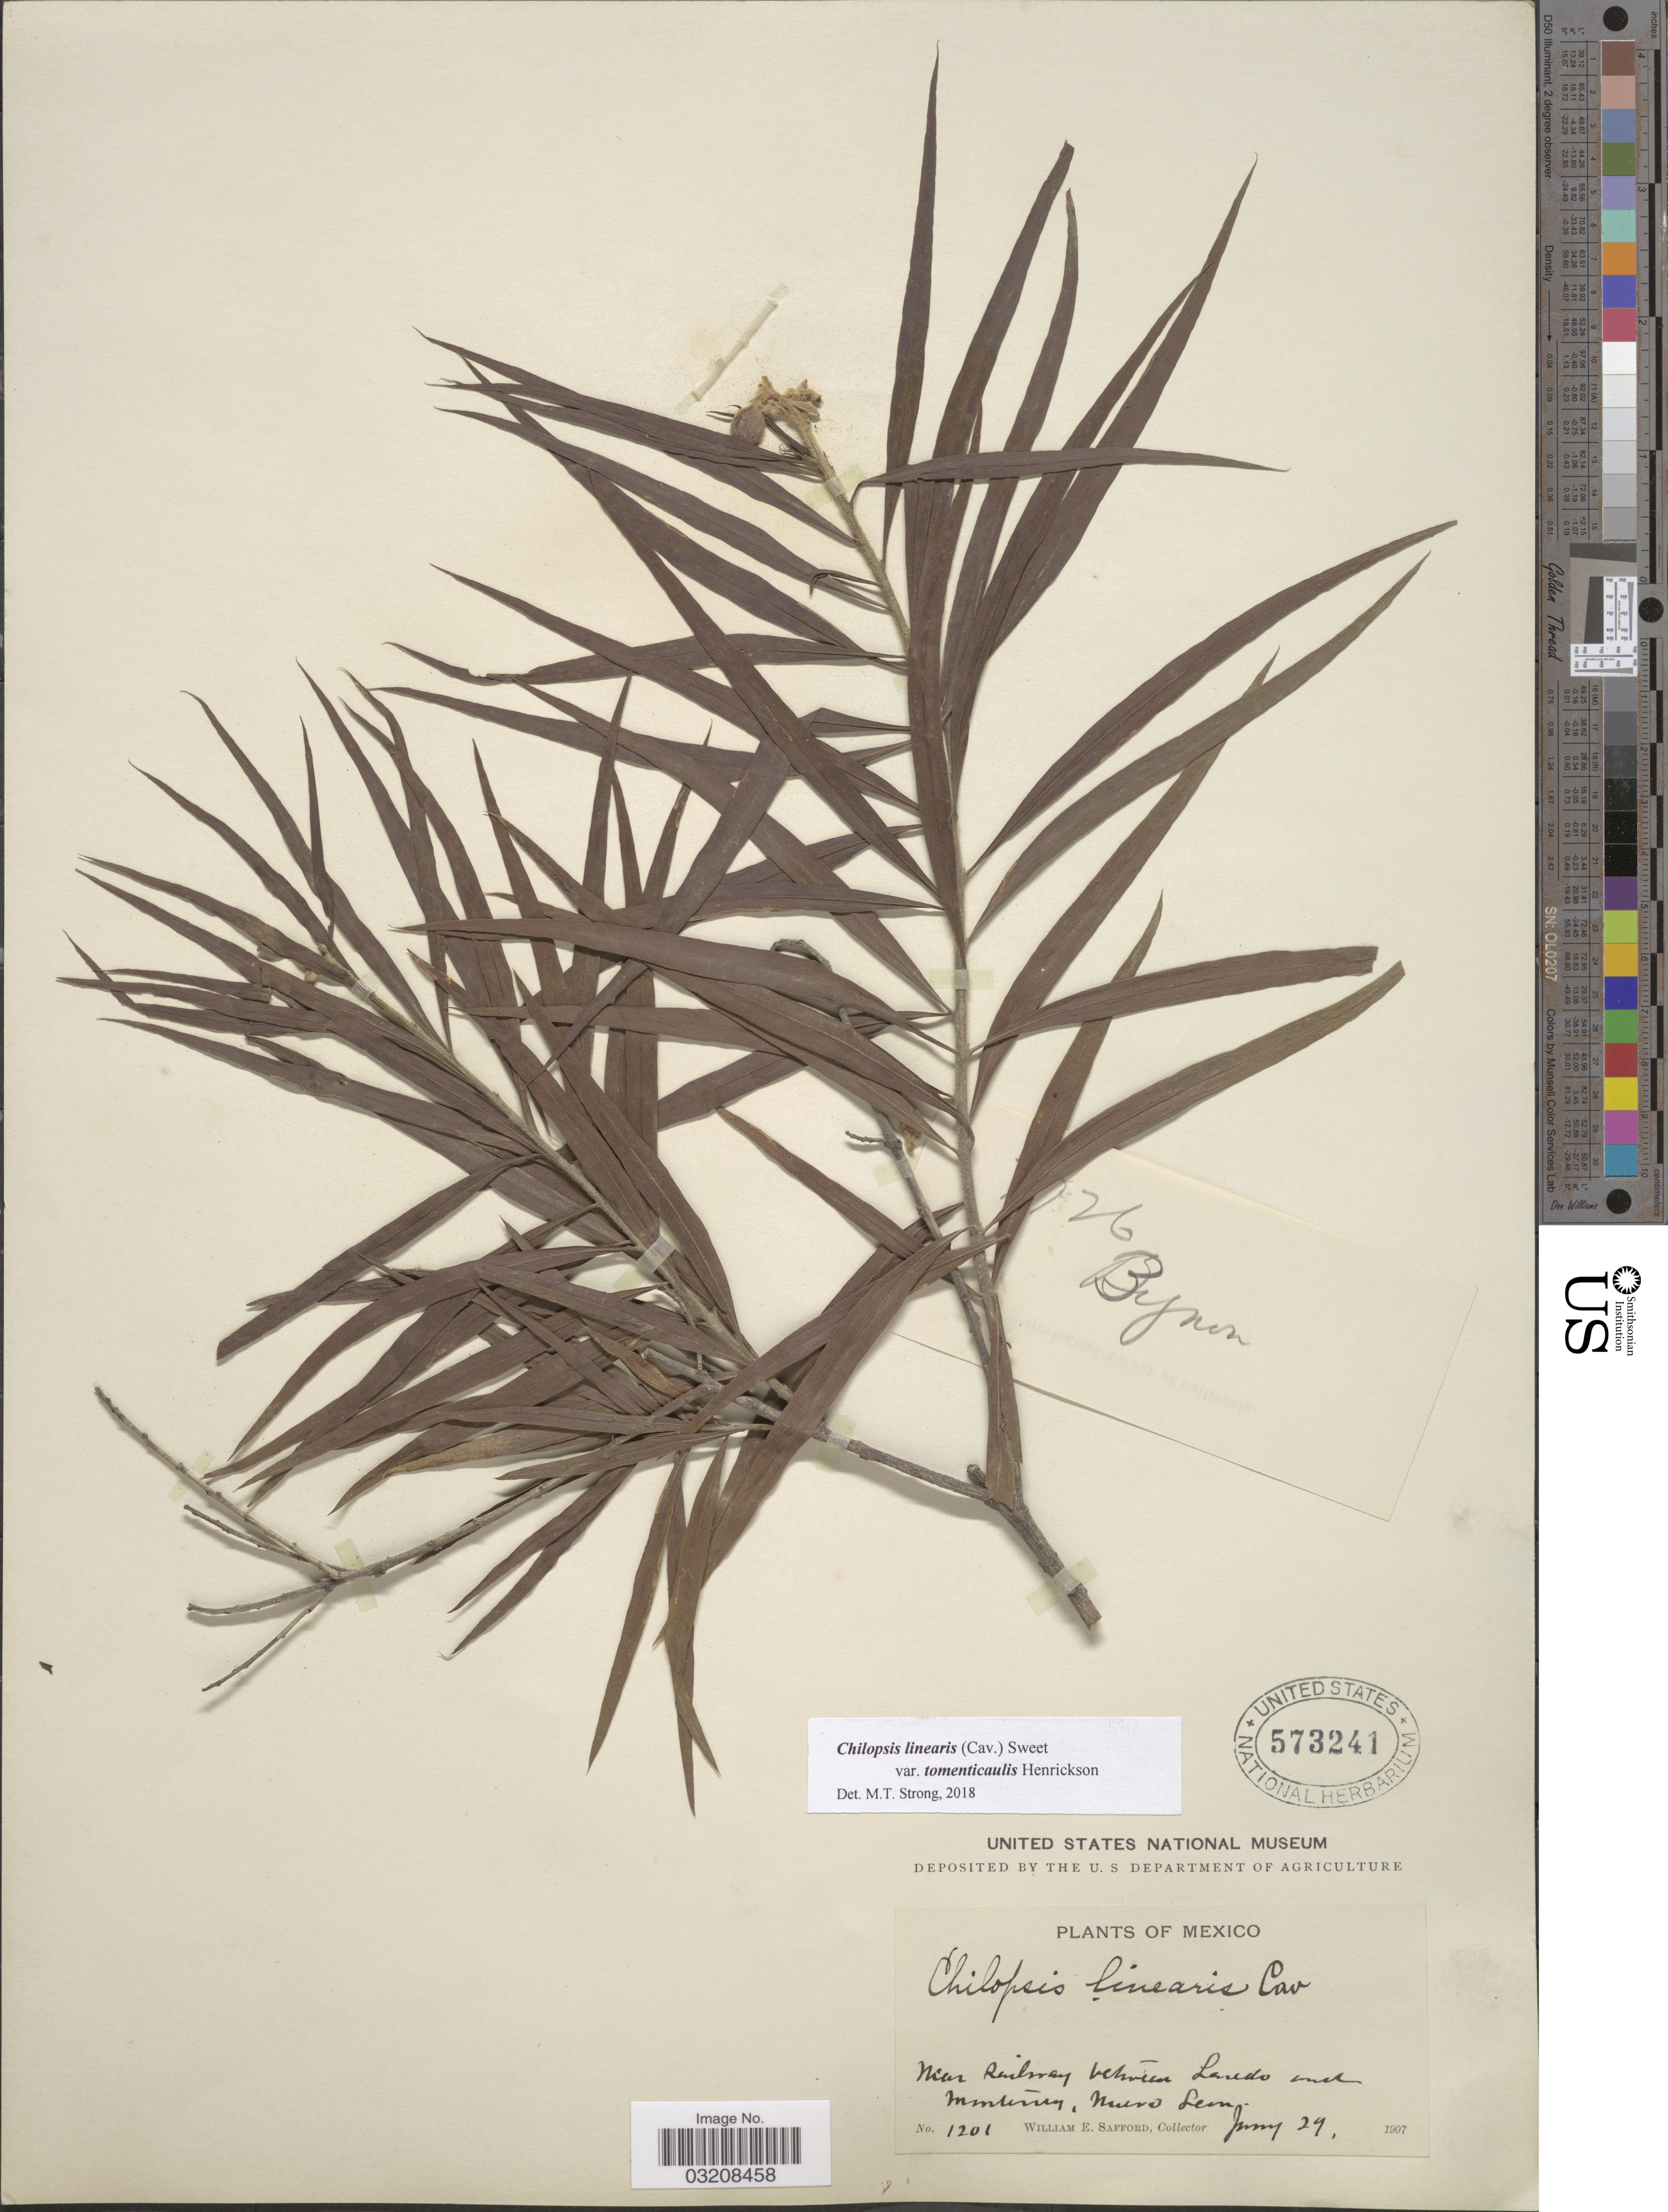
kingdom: Plantae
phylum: Tracheophyta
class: Magnoliopsida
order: Lamiales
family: Bignoniaceae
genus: Chilopsis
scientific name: Chilopsis linearis var. tomenticaulis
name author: Henrickson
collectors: W. E. Safford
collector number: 1201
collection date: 1907-06-29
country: Mexico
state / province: Nuevo León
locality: Near Railway between Laredo and Monterrey.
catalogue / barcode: US 573241